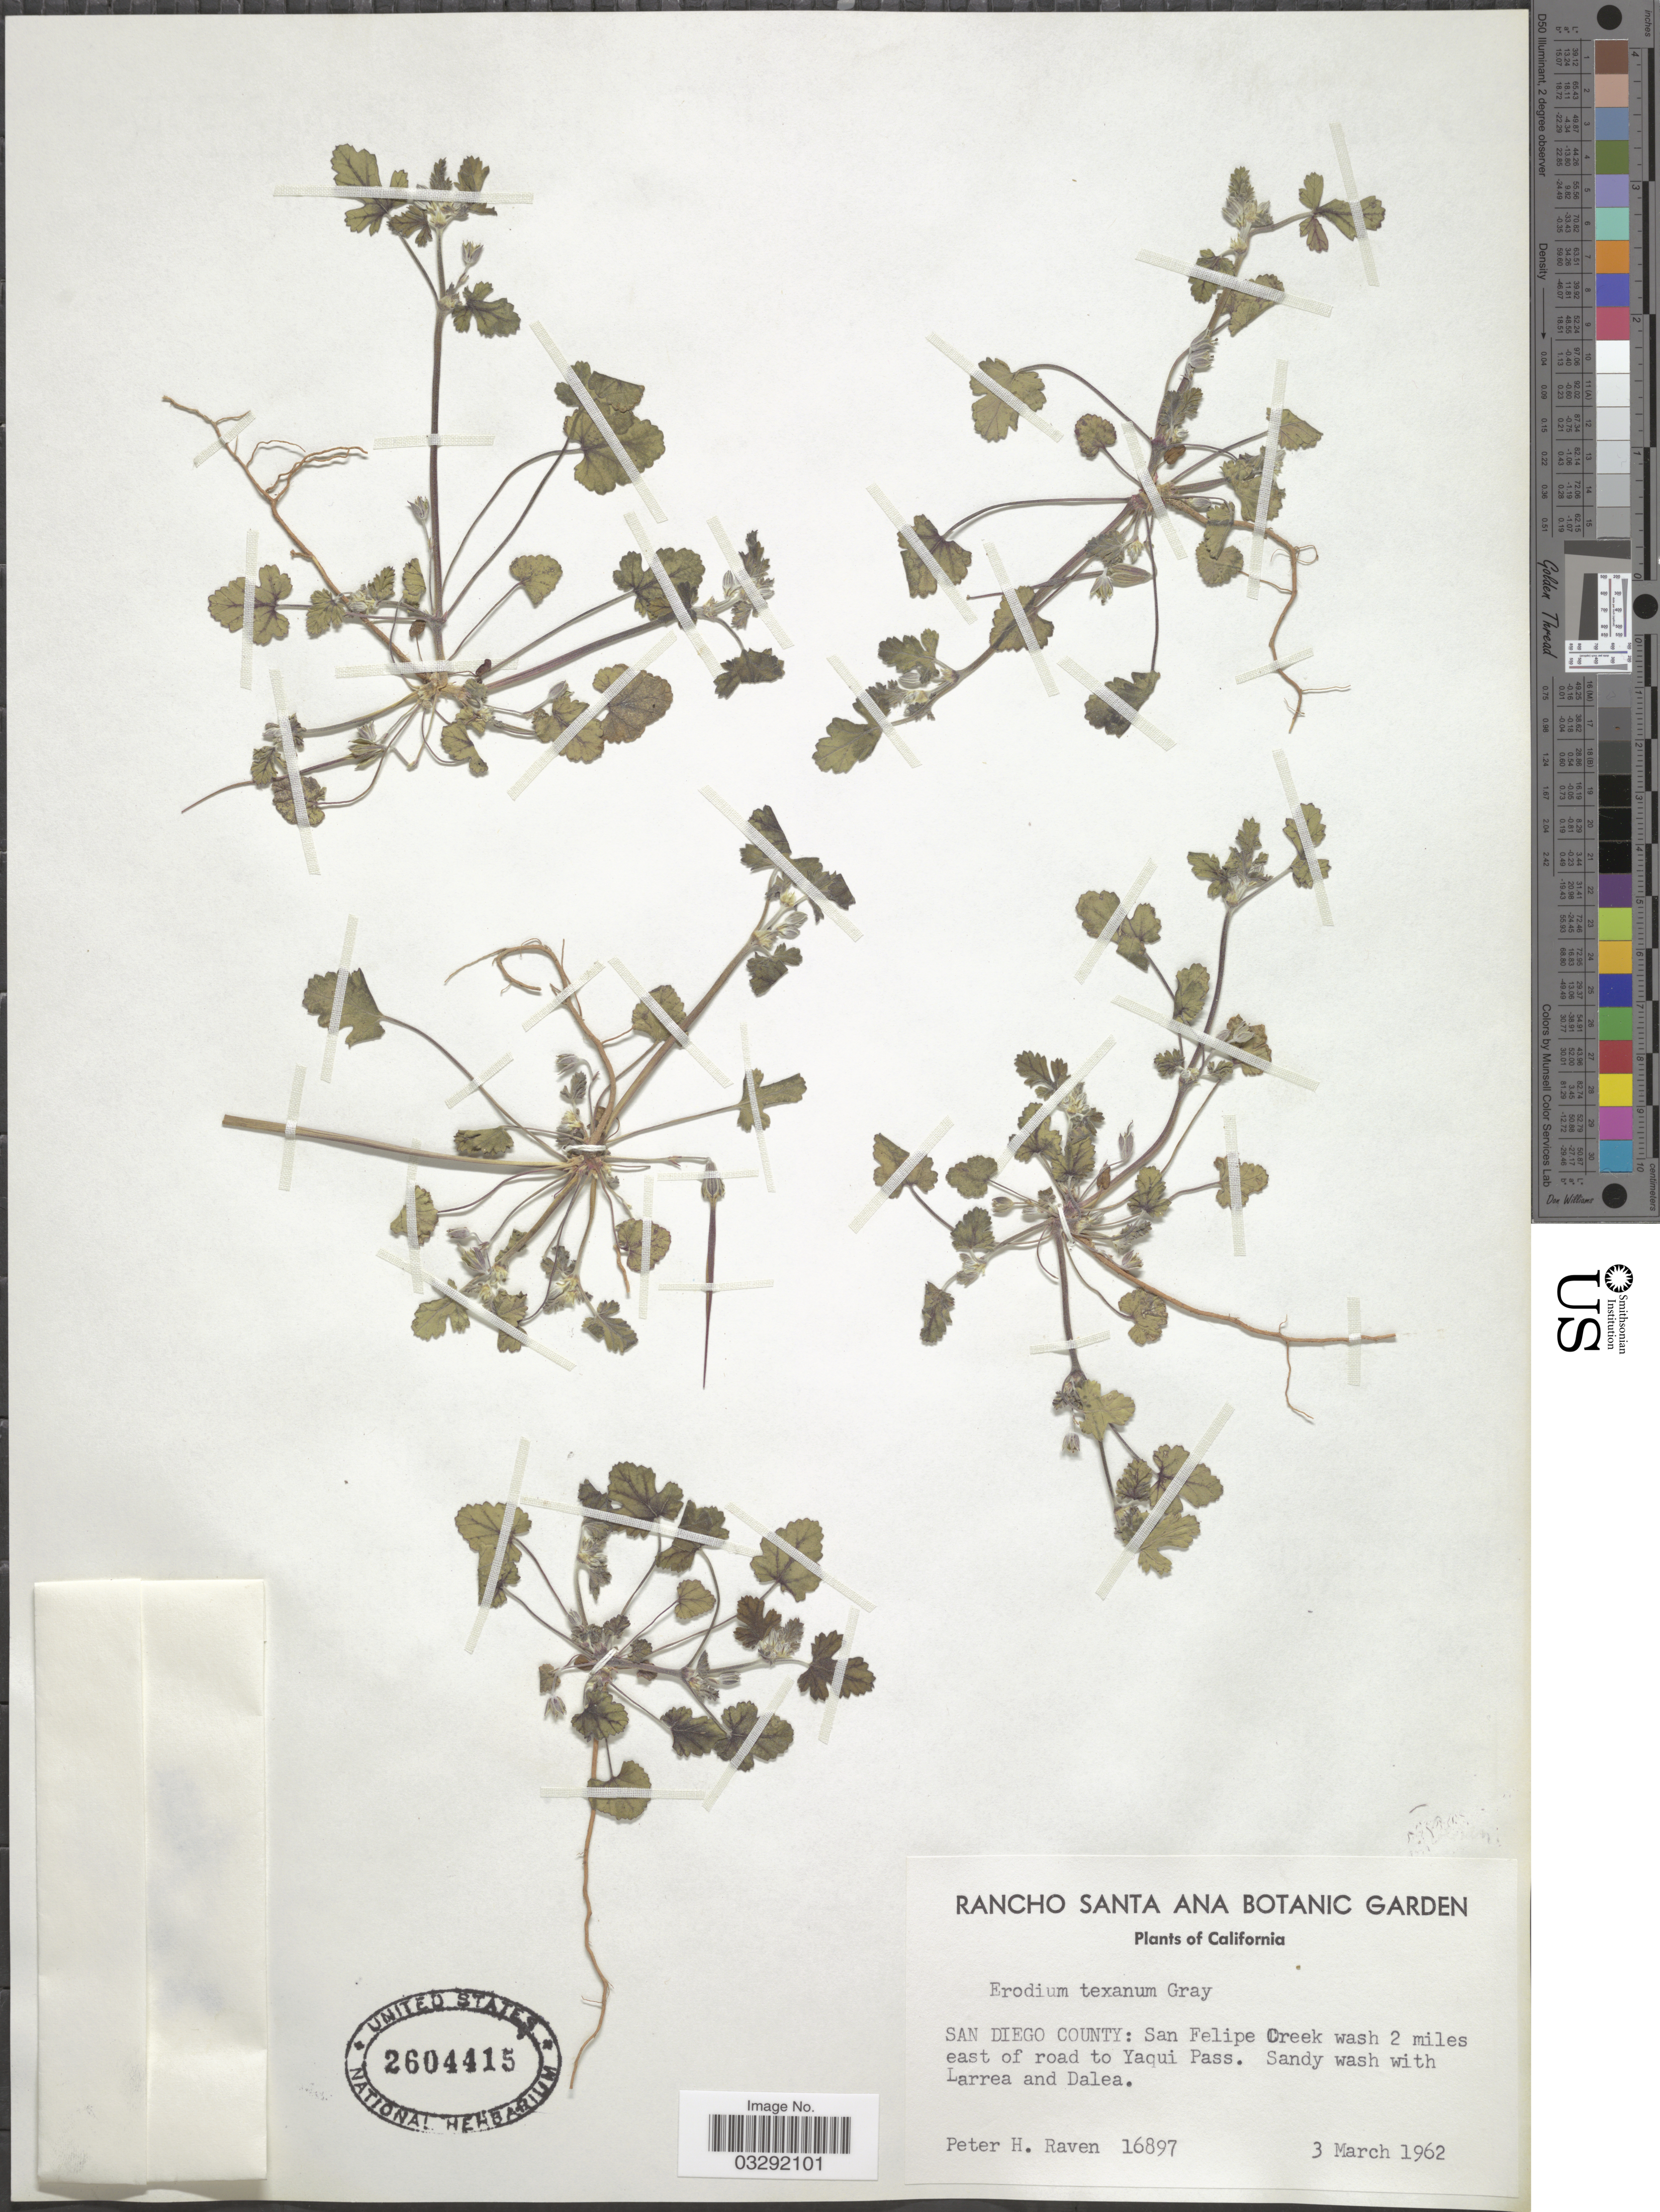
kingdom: Plantae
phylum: Tracheophyta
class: Magnoliopsida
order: Geraniales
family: Geraniaceae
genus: Erodium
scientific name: Erodium texanum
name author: A. Gray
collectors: P. H. Raven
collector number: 16897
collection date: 1962-03-03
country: United States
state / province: California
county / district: San Diego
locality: San Diego County: San Felipe Creek wash 2 miles east of road to Yaqui Pass.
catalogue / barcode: US 2604415